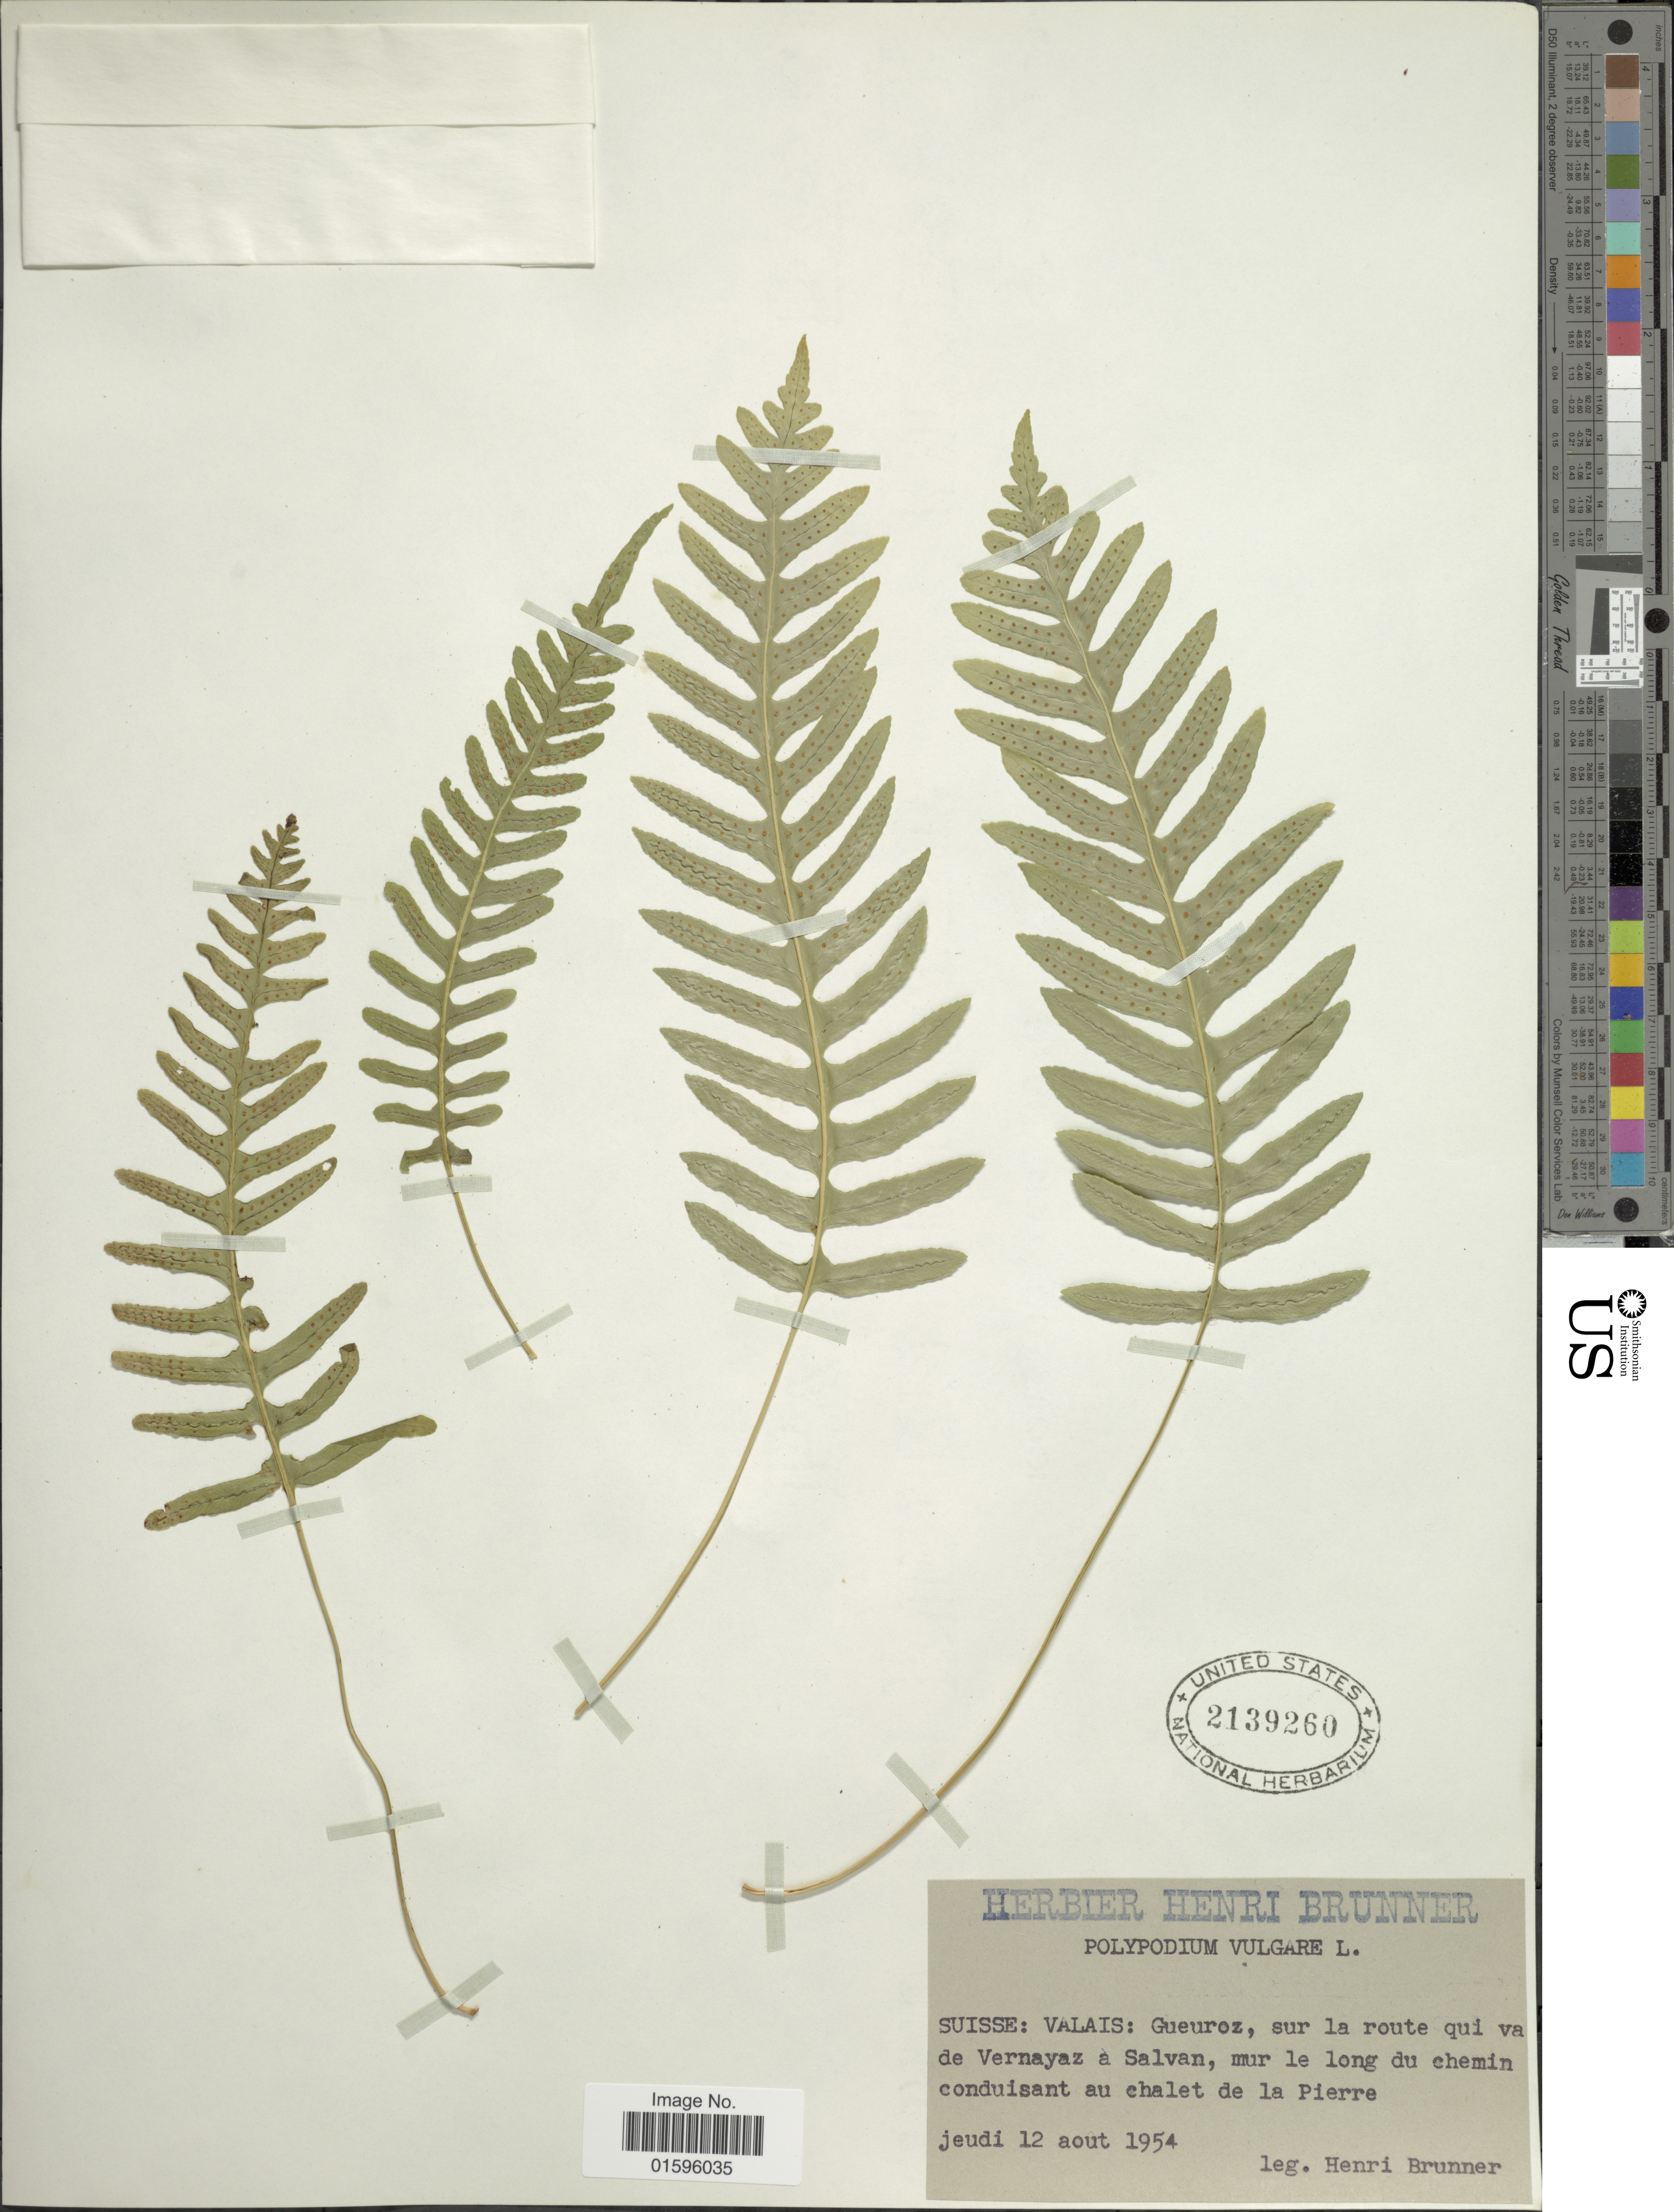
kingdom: Plantae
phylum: Tracheophyta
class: Polypodiopsida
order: Polypodiales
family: Polypodiaceae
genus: Polypodium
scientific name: Polypodium vulgare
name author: L.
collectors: H. Brunner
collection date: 1954-08-12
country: Switzerland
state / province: Valais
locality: Suisse: Valais: Gueuroz, sur la route qui va de Vernayaz a Salvan, mur le long du chemin conduisant au chalet de la Pierre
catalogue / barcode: US 2139260